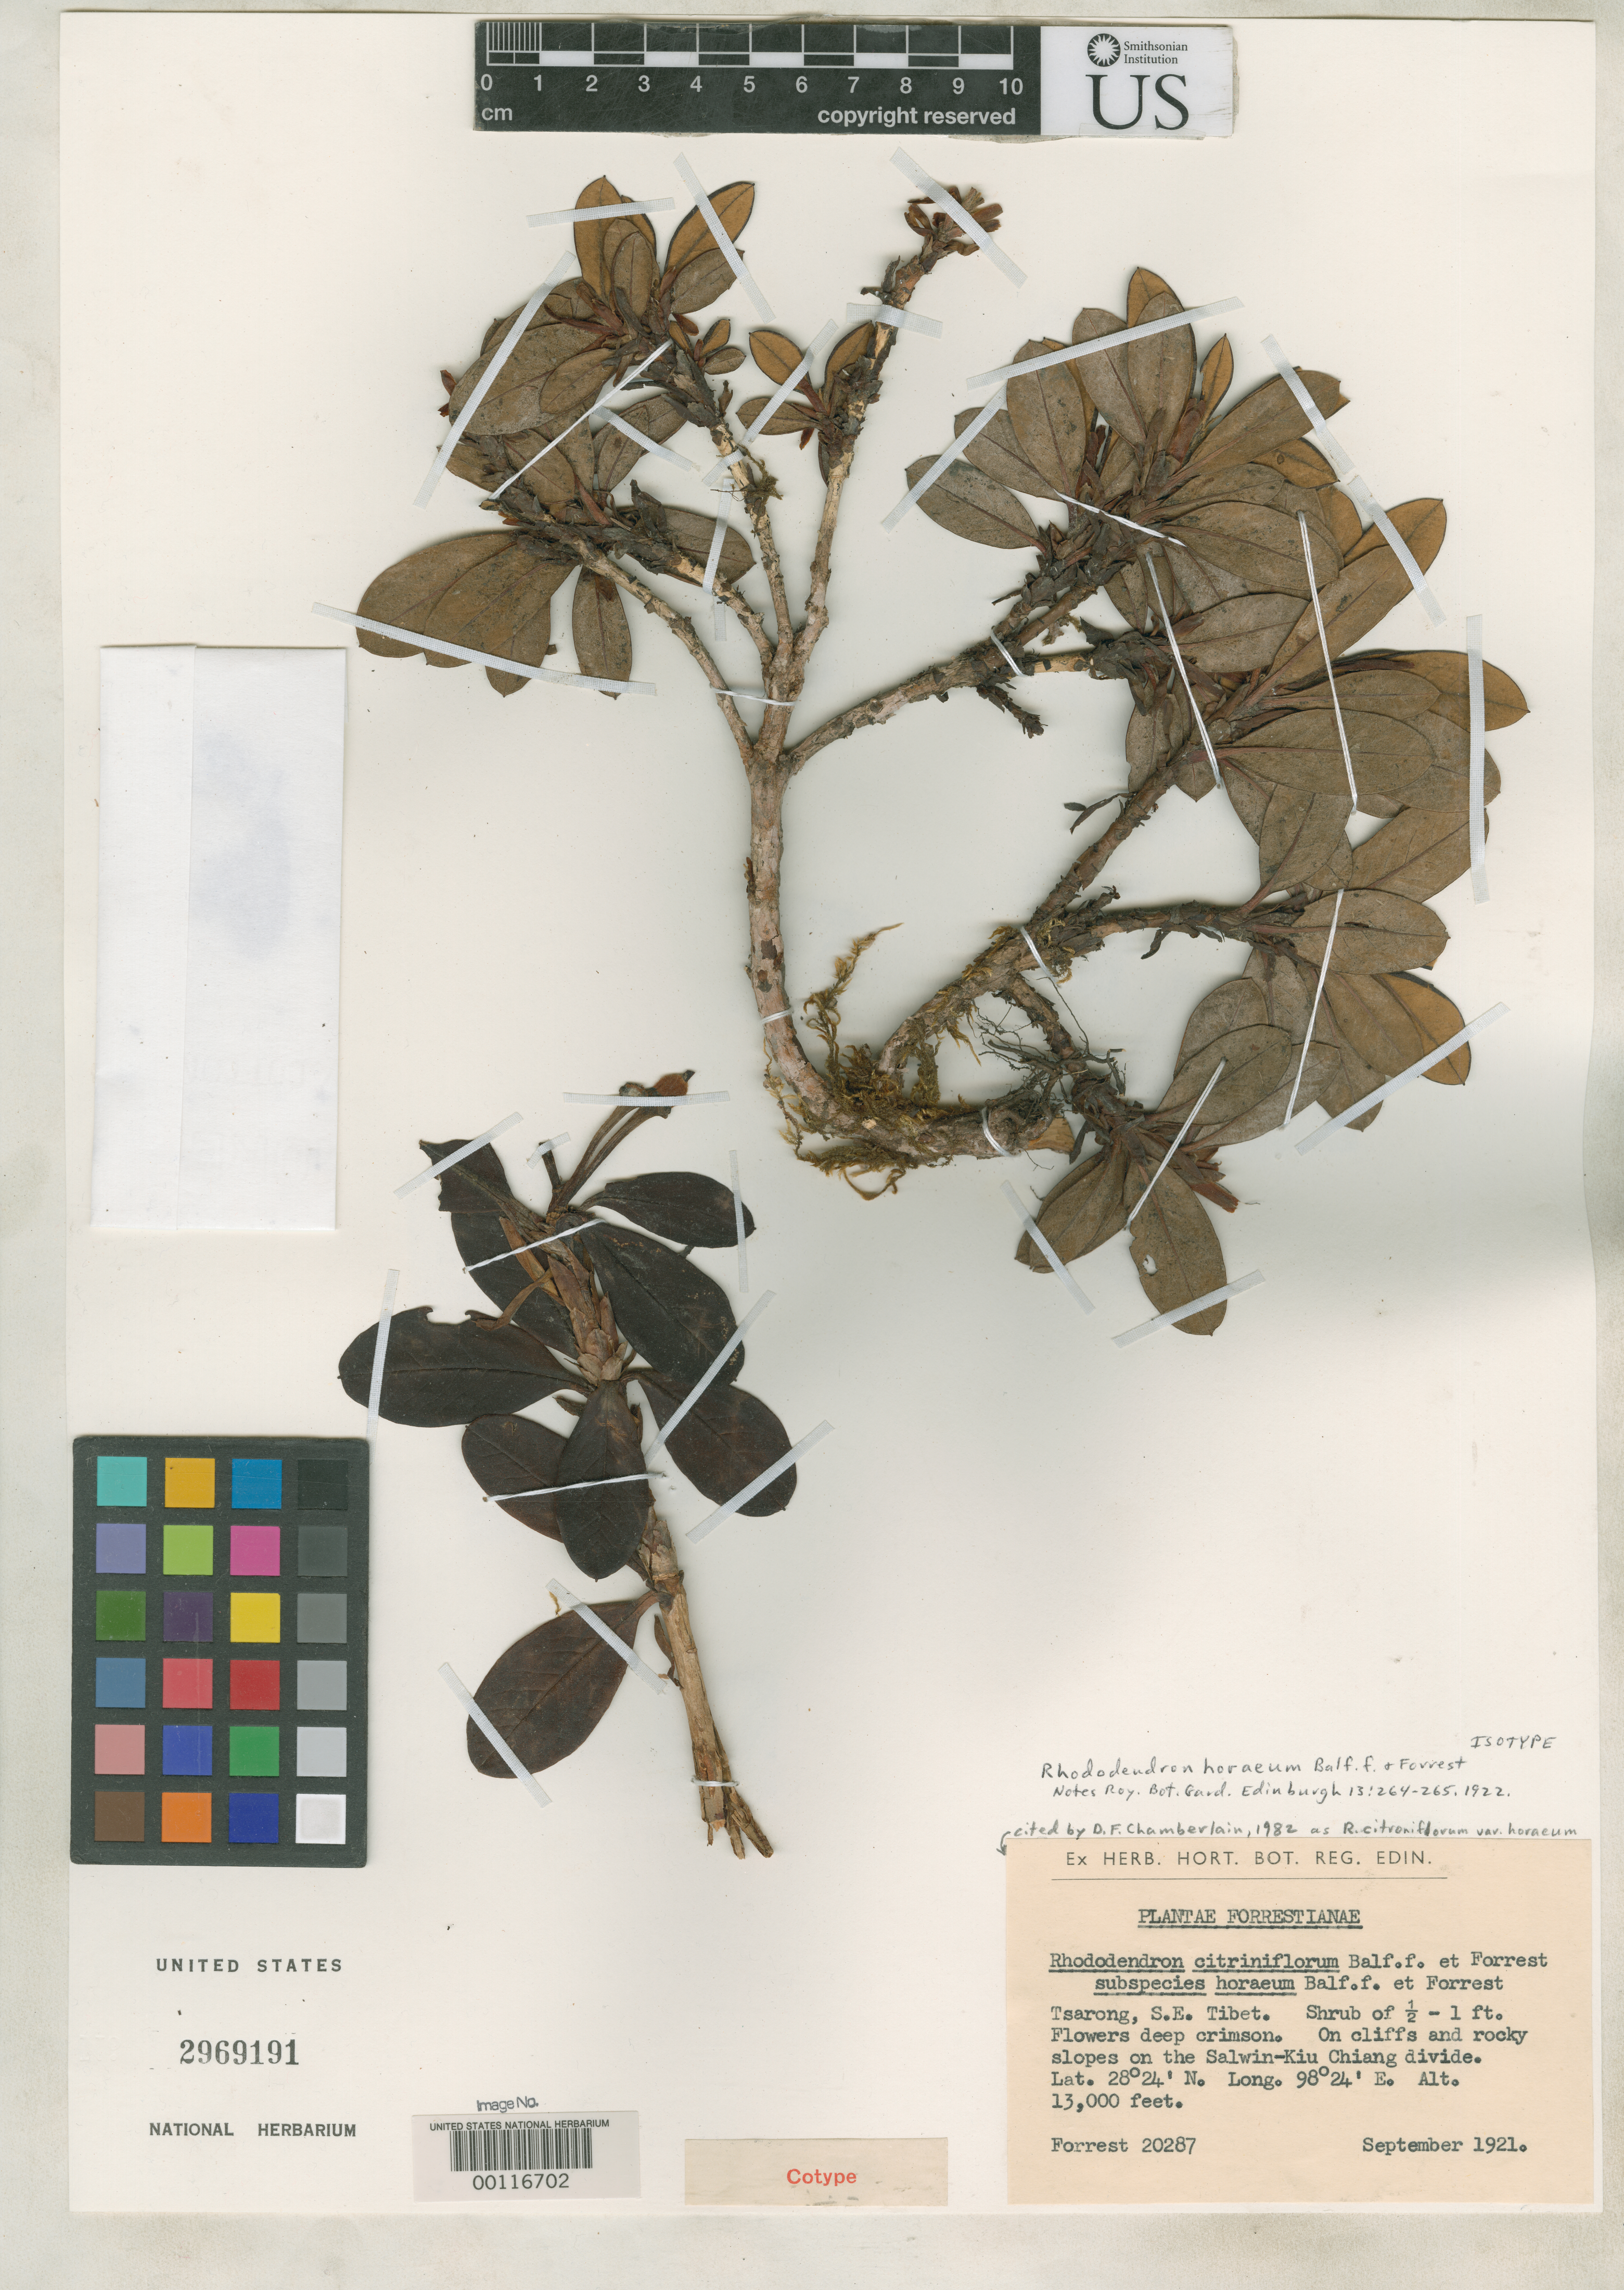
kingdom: Plantae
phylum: Tracheophyta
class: Magnoliopsida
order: Ericales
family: Ericaceae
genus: Rhododendron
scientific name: Rhododendron horaeum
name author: Balf. f. & Forrest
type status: Isotype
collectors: F. Forrest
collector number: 20287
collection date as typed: Sep 1921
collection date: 1921-09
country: China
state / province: Xizang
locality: Tsa Rong, Salwin-Kiu Chiang Divide; alt. 13,000 ft.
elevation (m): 3962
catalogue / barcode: US 2969191